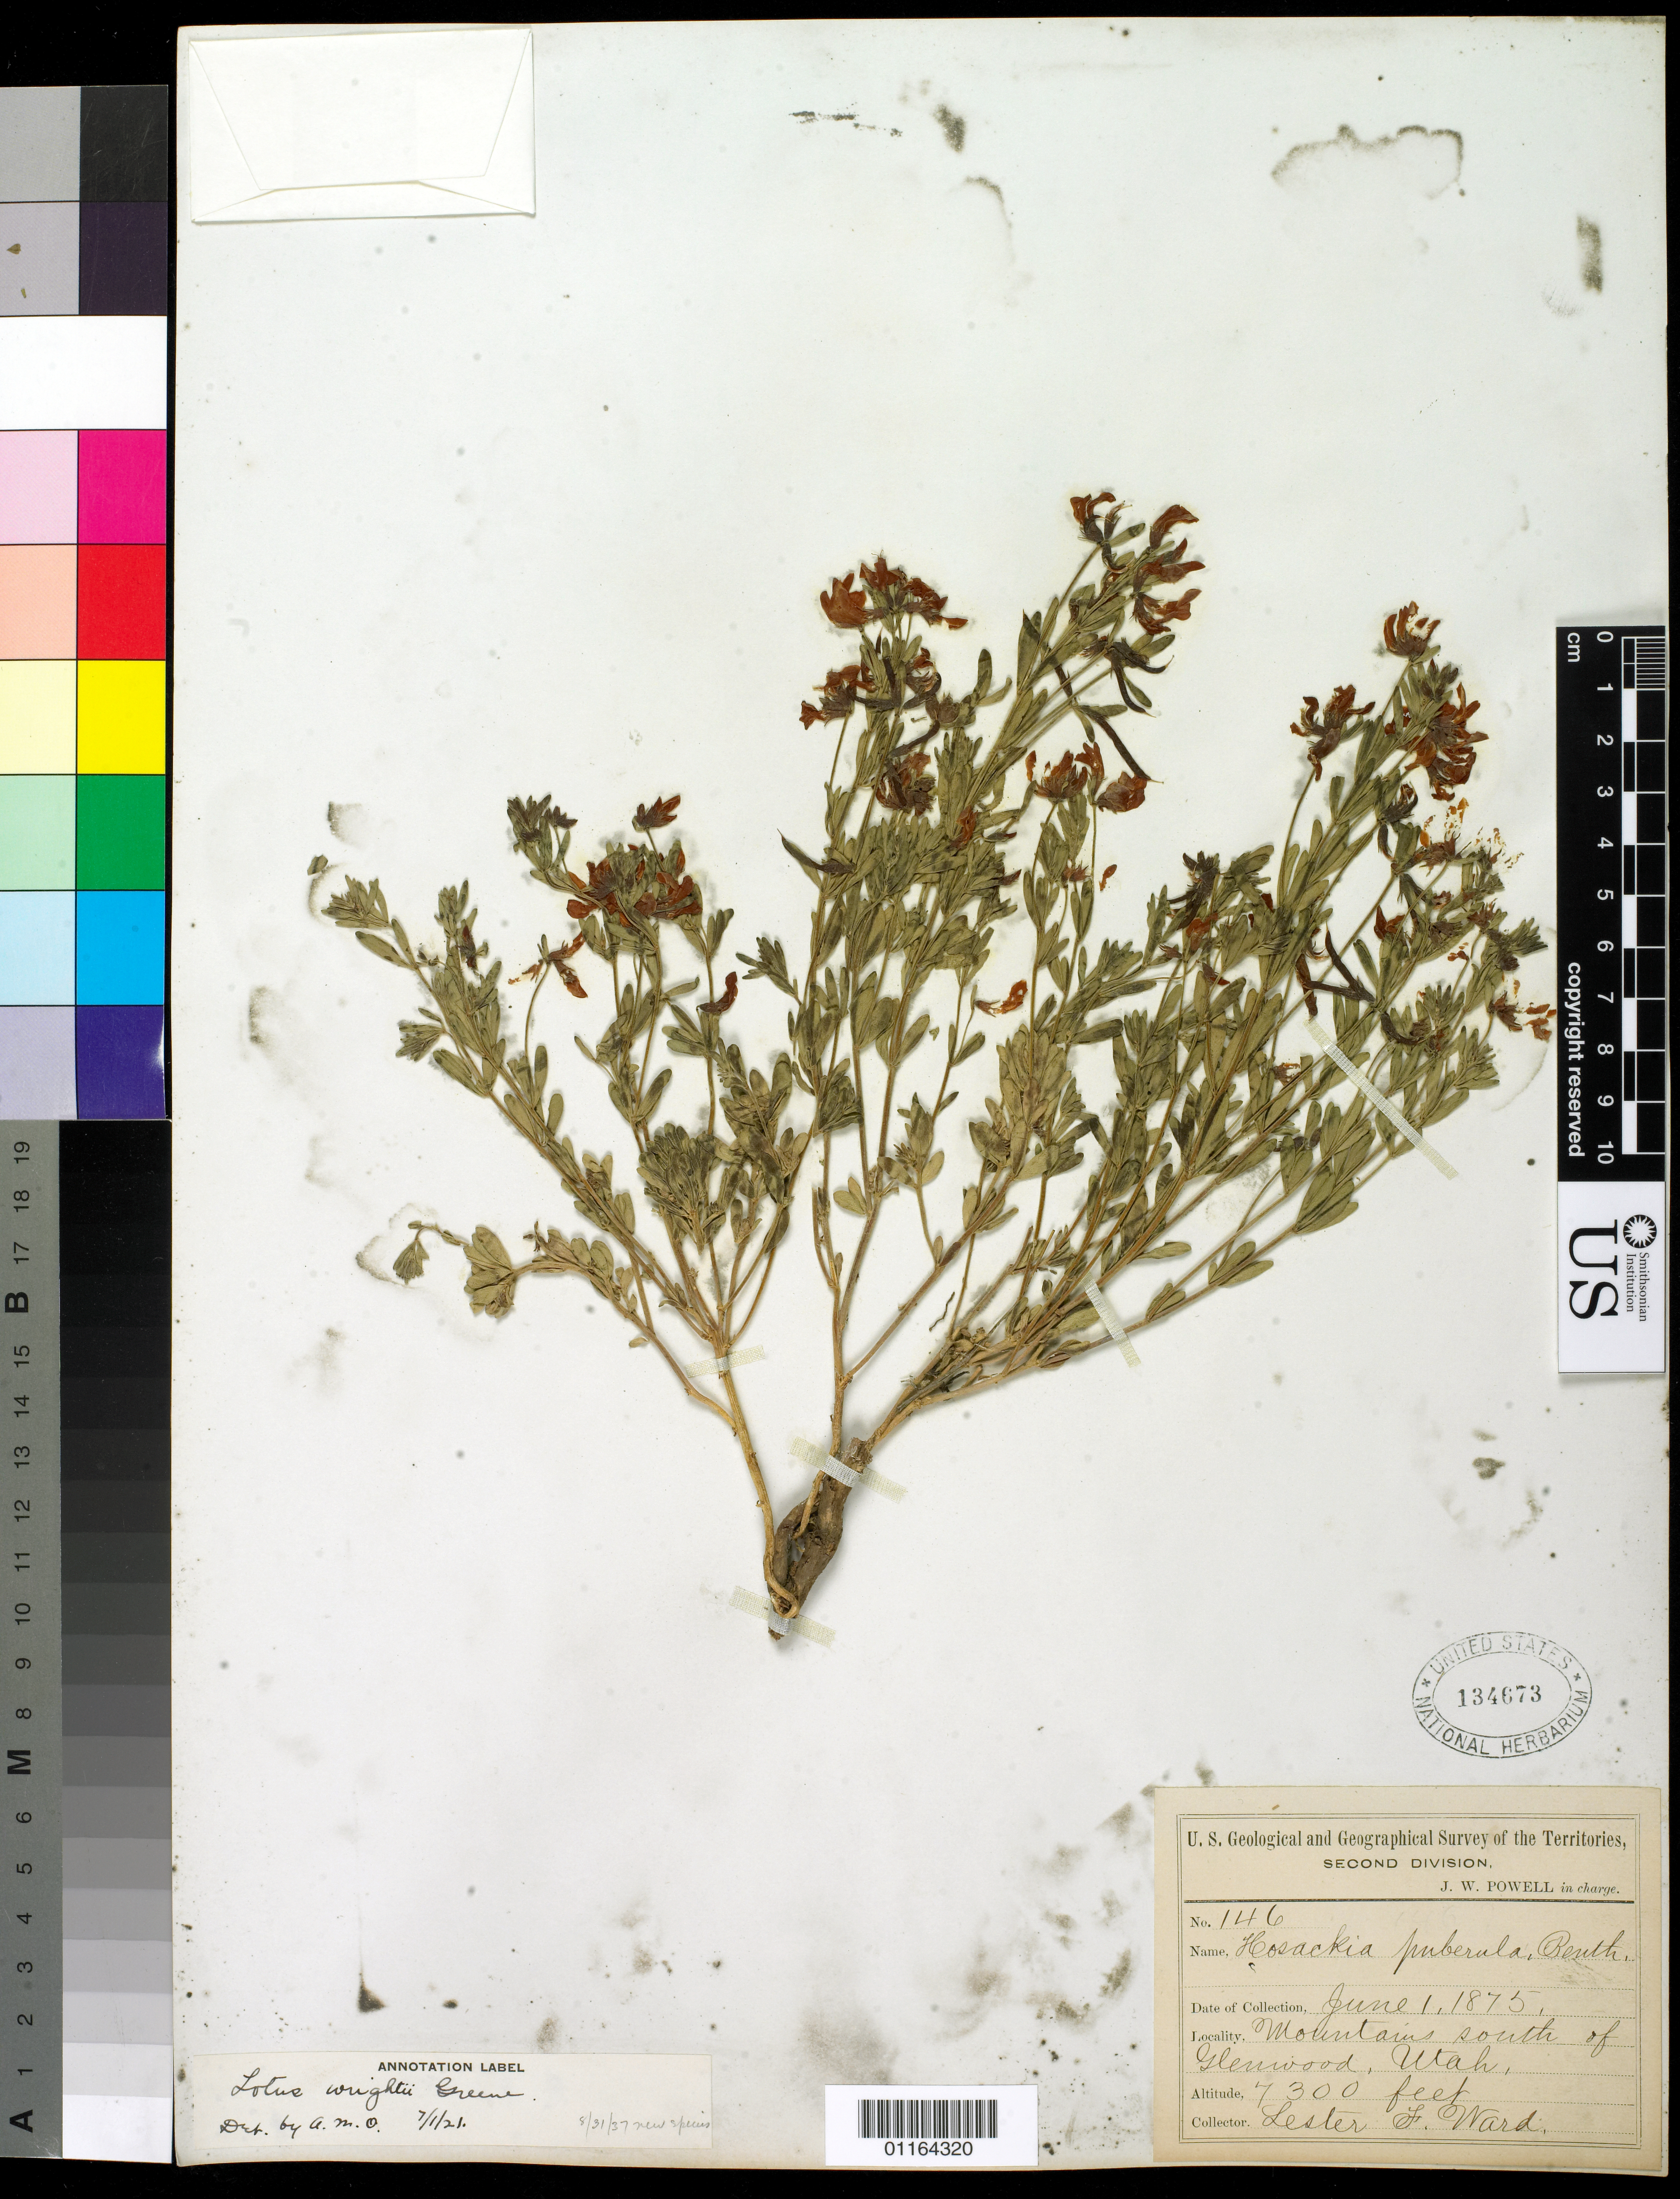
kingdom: Plantae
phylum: Tracheophyta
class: Magnoliopsida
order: Fabales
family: Fabaceae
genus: Ottleya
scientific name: Ottleya wrightii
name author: (A. Gray) D.D. Sokoloff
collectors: L. F. Ward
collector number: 146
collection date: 1875-06-01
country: United States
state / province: Utah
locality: Mountains south of Glenwood.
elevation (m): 2225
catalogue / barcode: US 134673